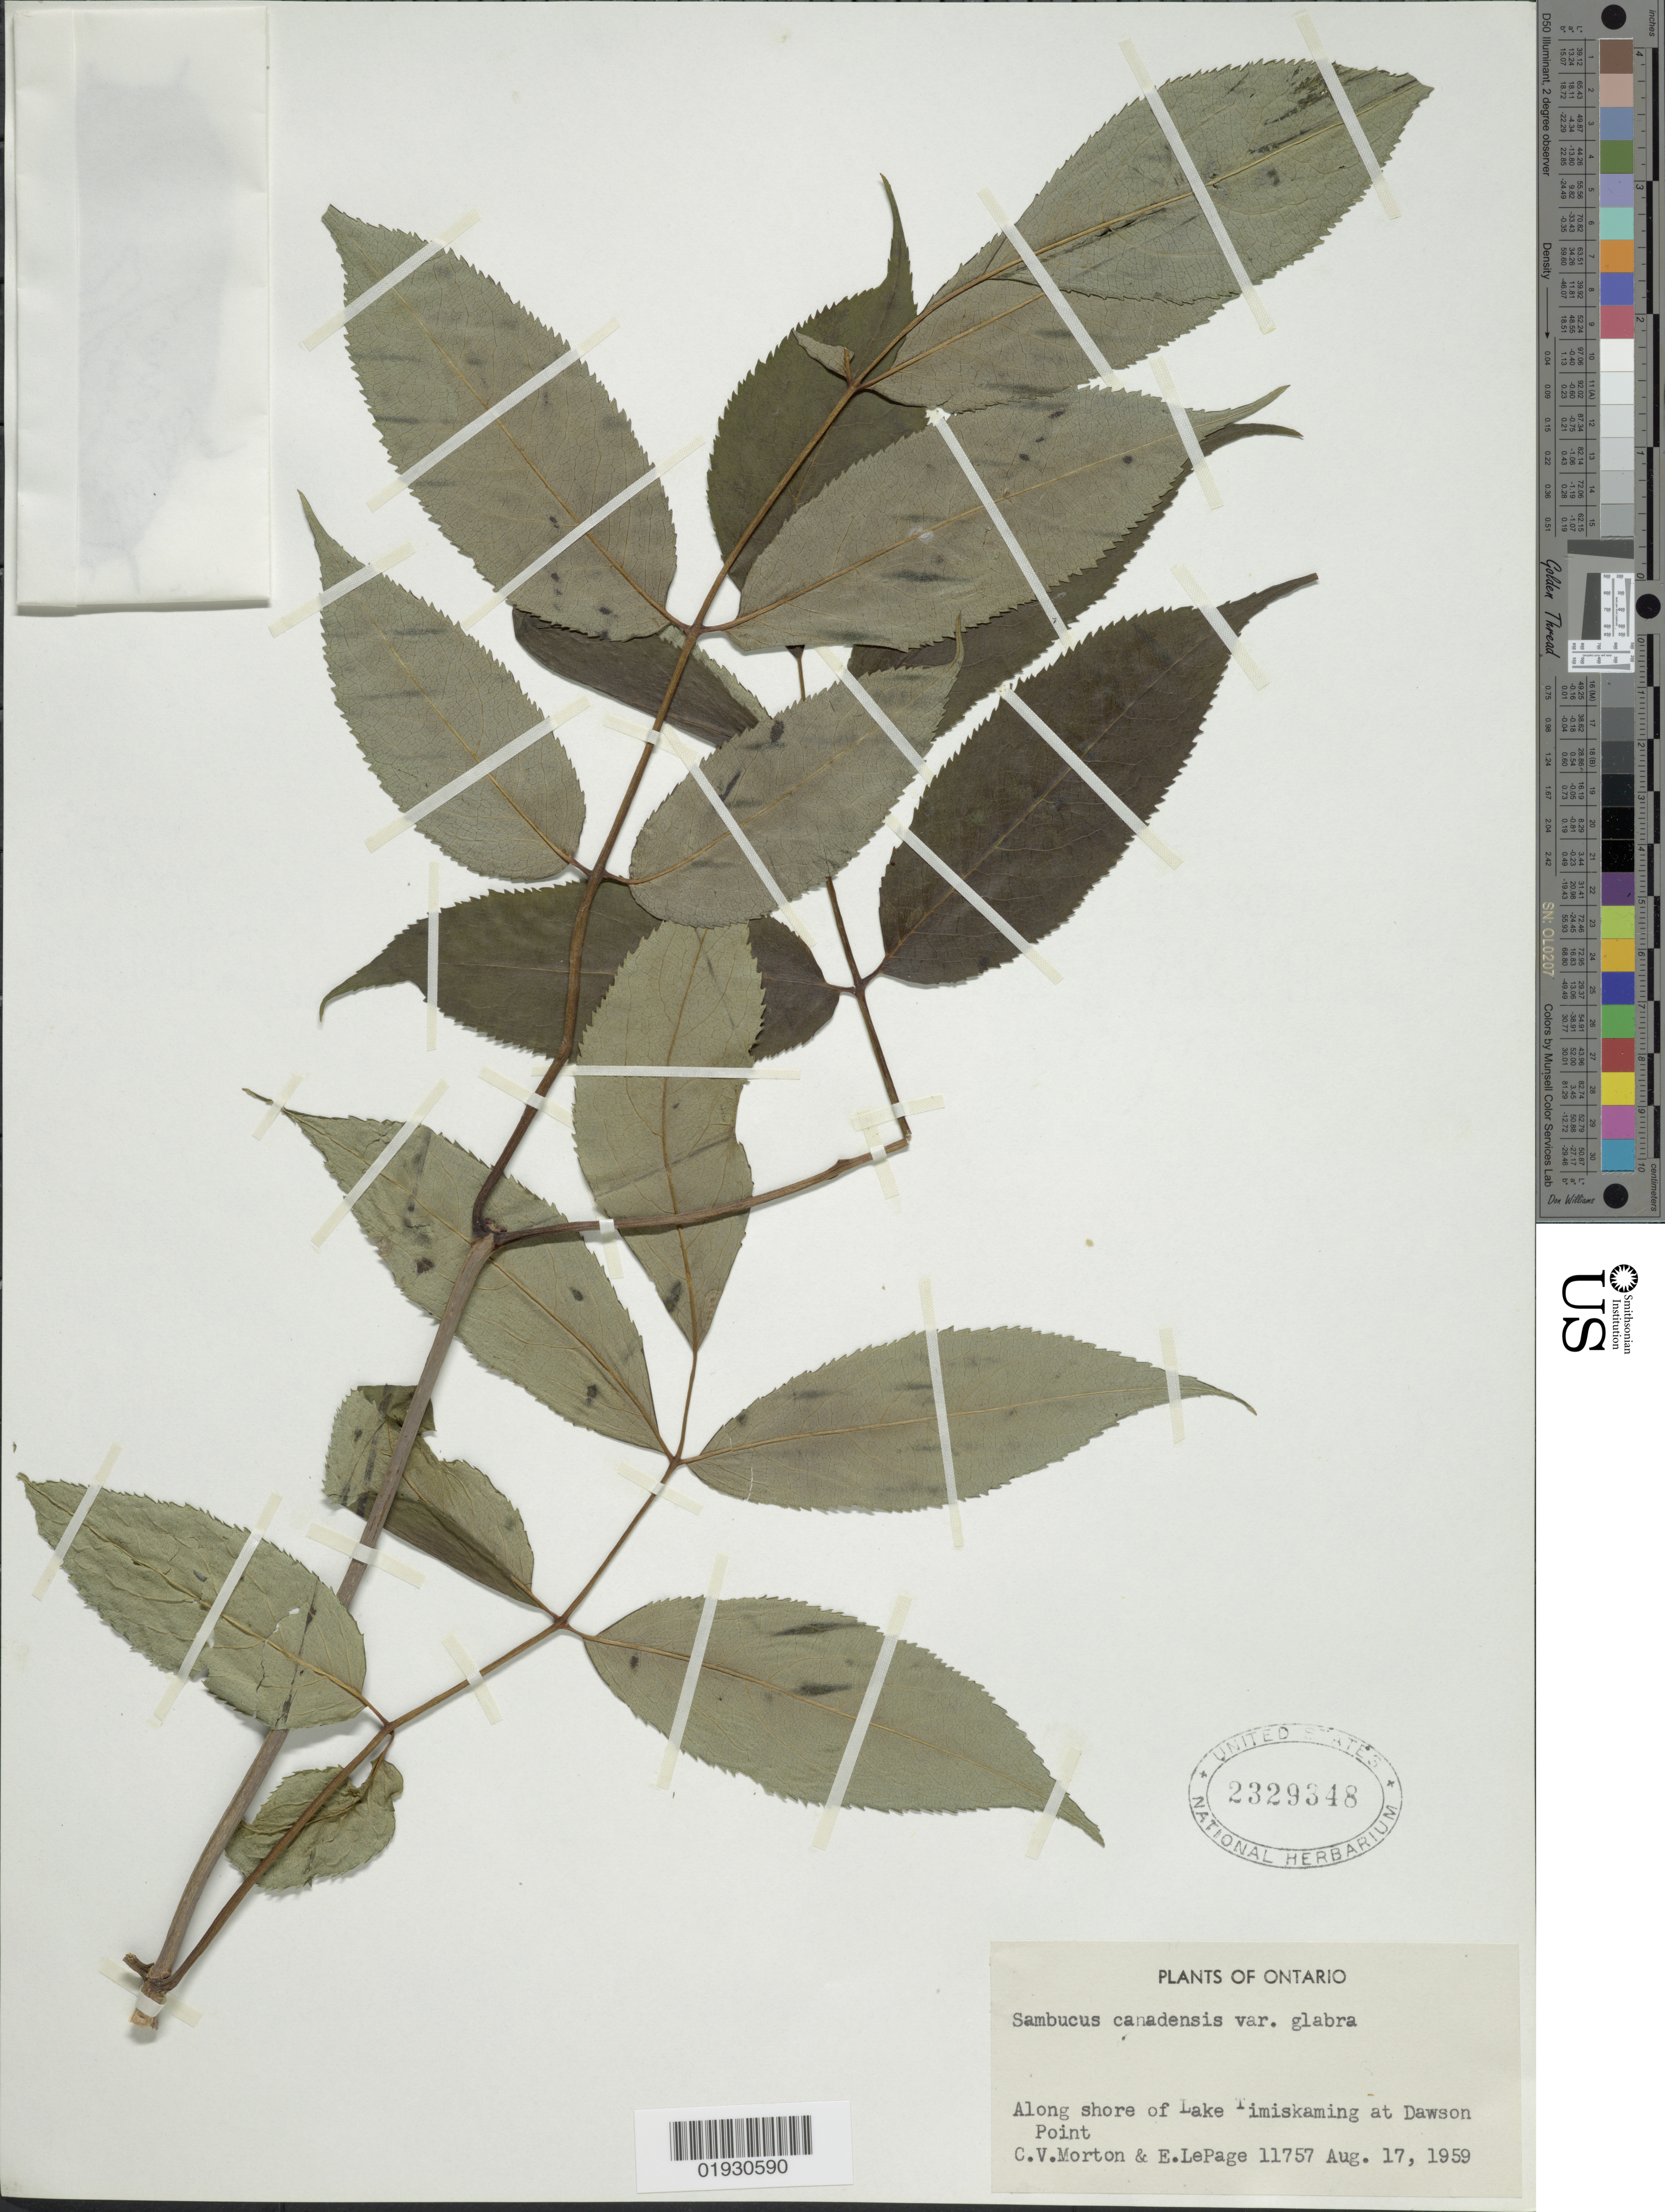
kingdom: Plantae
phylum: Tracheophyta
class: Magnoliopsida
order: Dipsacales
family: Viburnaceae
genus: Sambucus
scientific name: Sambucus canadensis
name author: L.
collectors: C. V. Morton & E. Lepage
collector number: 11757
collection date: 1959-08-17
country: Canada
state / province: Ontario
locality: Along shore of Lake Timiskaming at Dawson Point.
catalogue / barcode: US 2329348